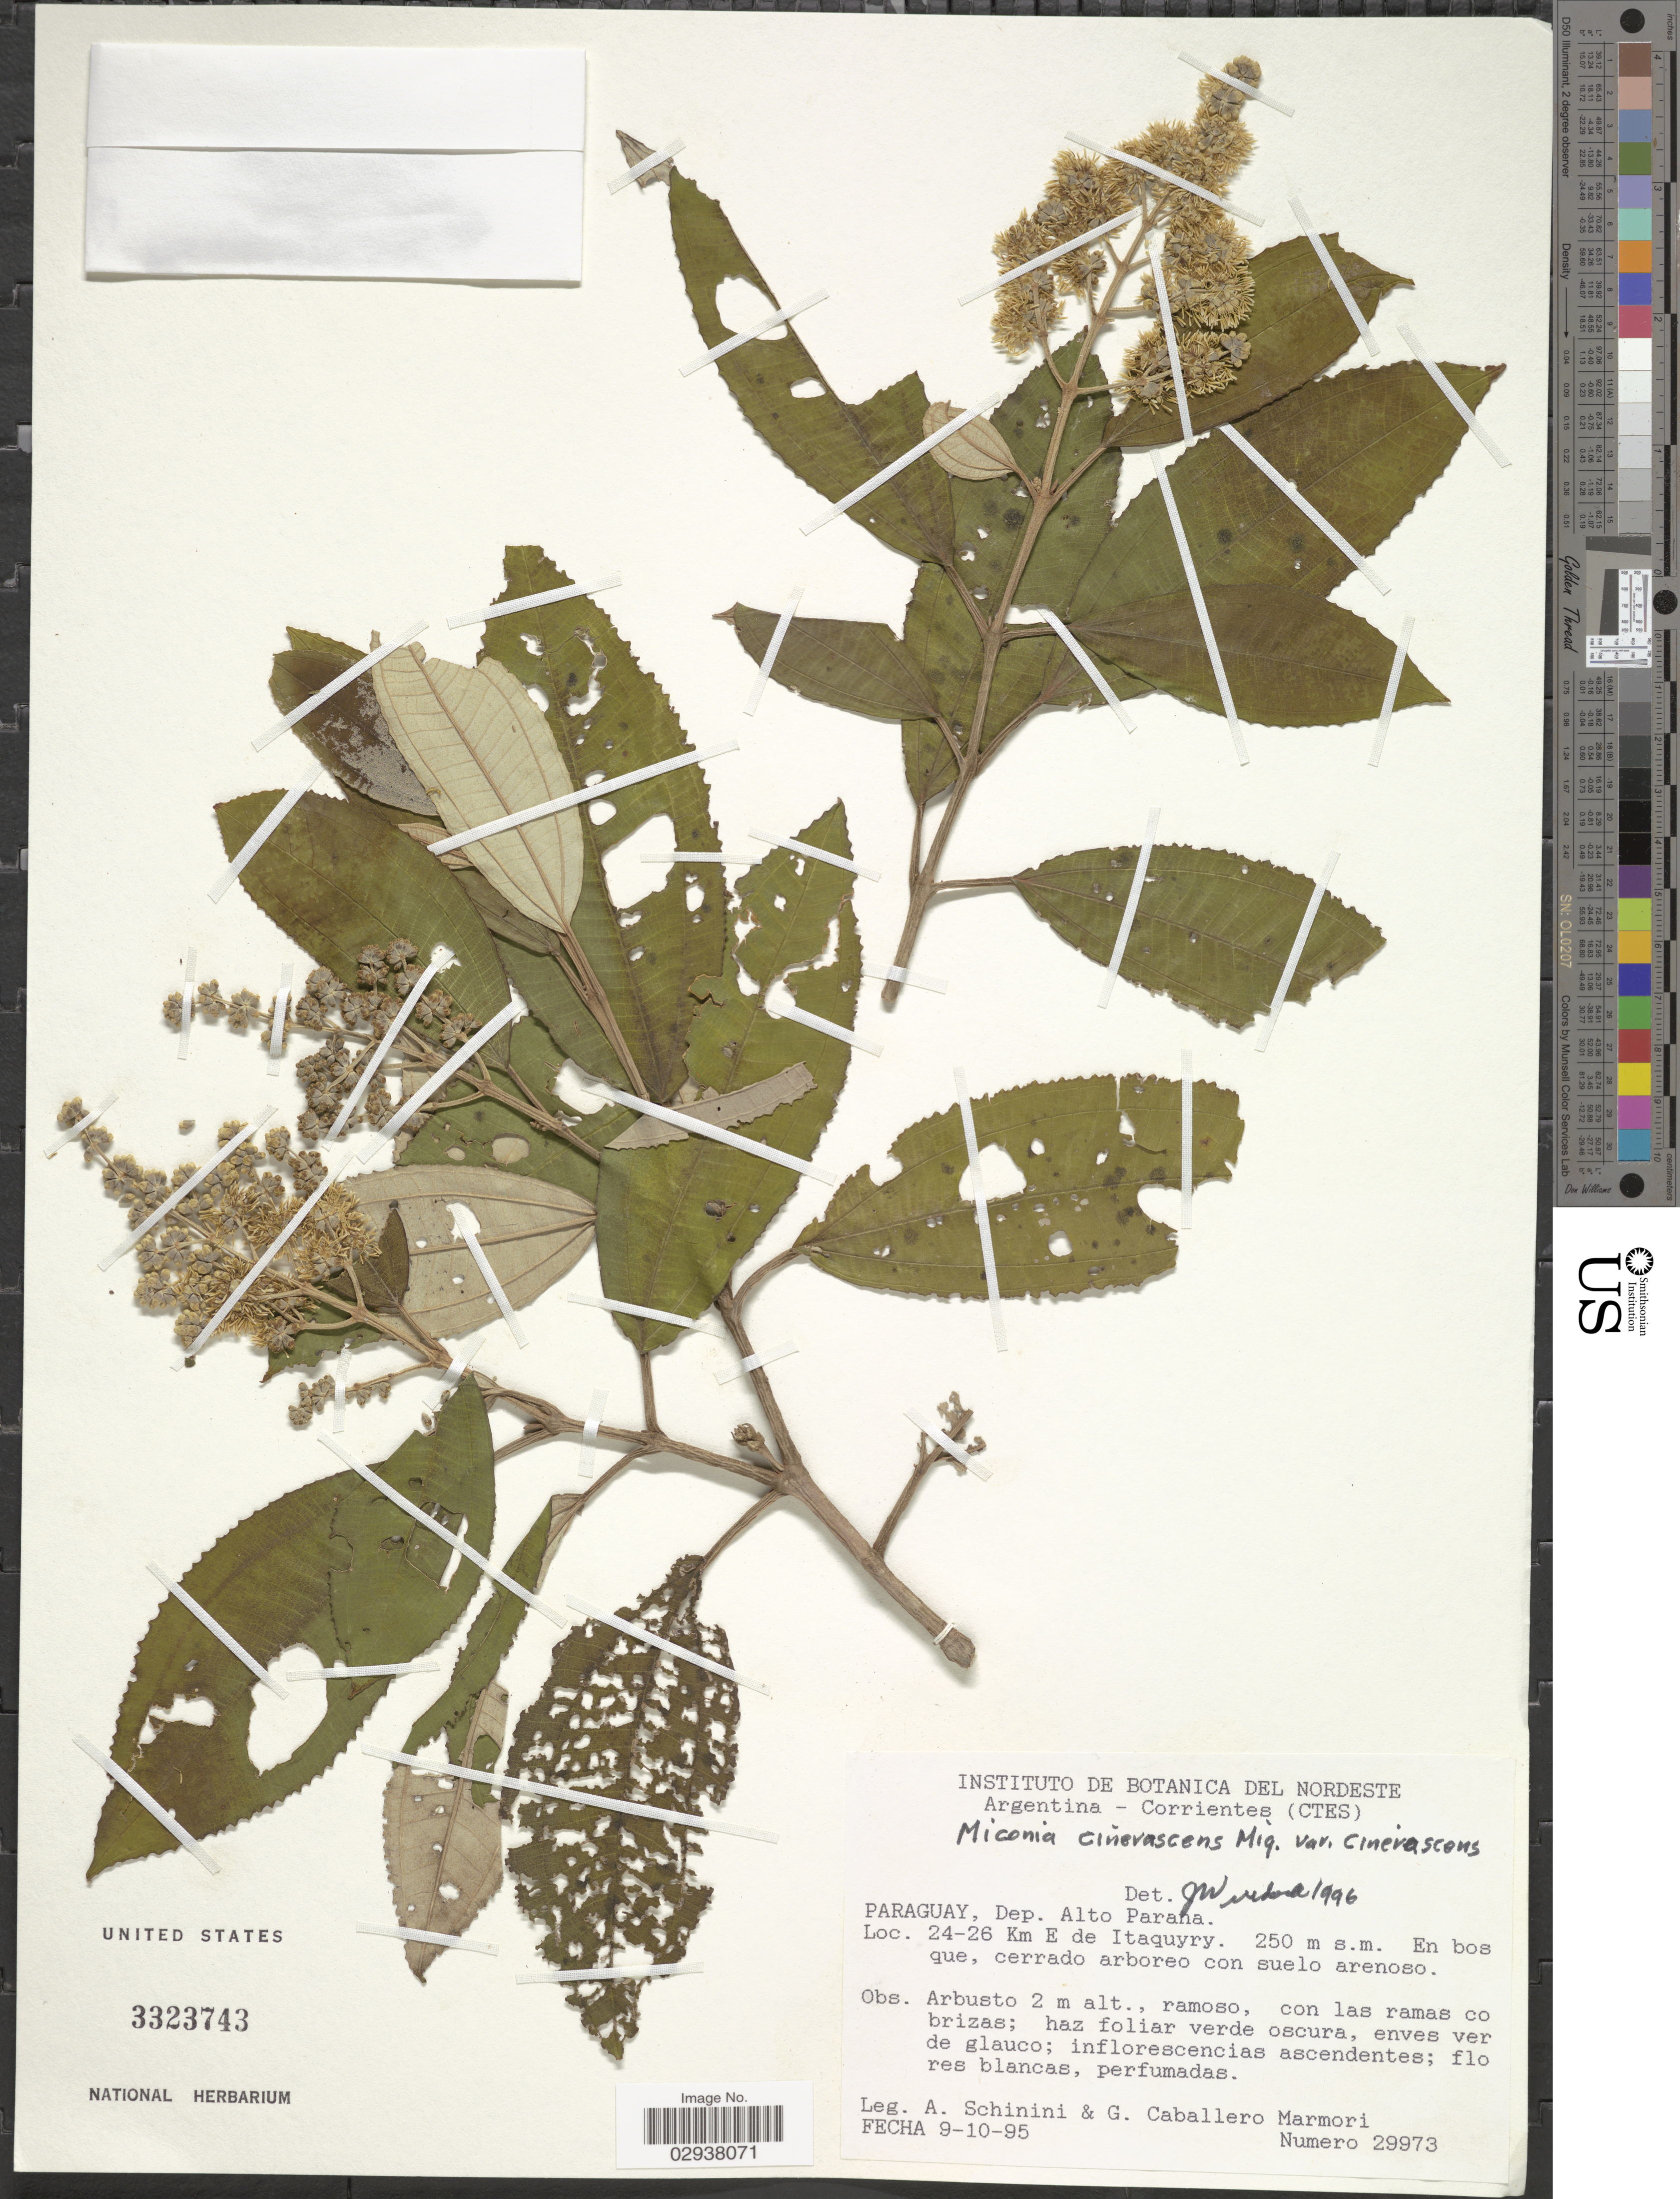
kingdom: Plantae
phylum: Tracheophyta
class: Magnoliopsida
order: Myrtales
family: Melastomataceae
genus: Miconia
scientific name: Miconia cinerascens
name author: Miq.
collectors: A. Schinini & G. Caballero Marmori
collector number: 29973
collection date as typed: Transcribed d/m/y: 9/10/95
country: Paraguay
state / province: Alto Parana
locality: Dep. Alto Parana. 24-26 Km E de Itaquyry. En bosque, cerrado arboreo con suelo arenoso.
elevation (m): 250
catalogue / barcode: US 3323743